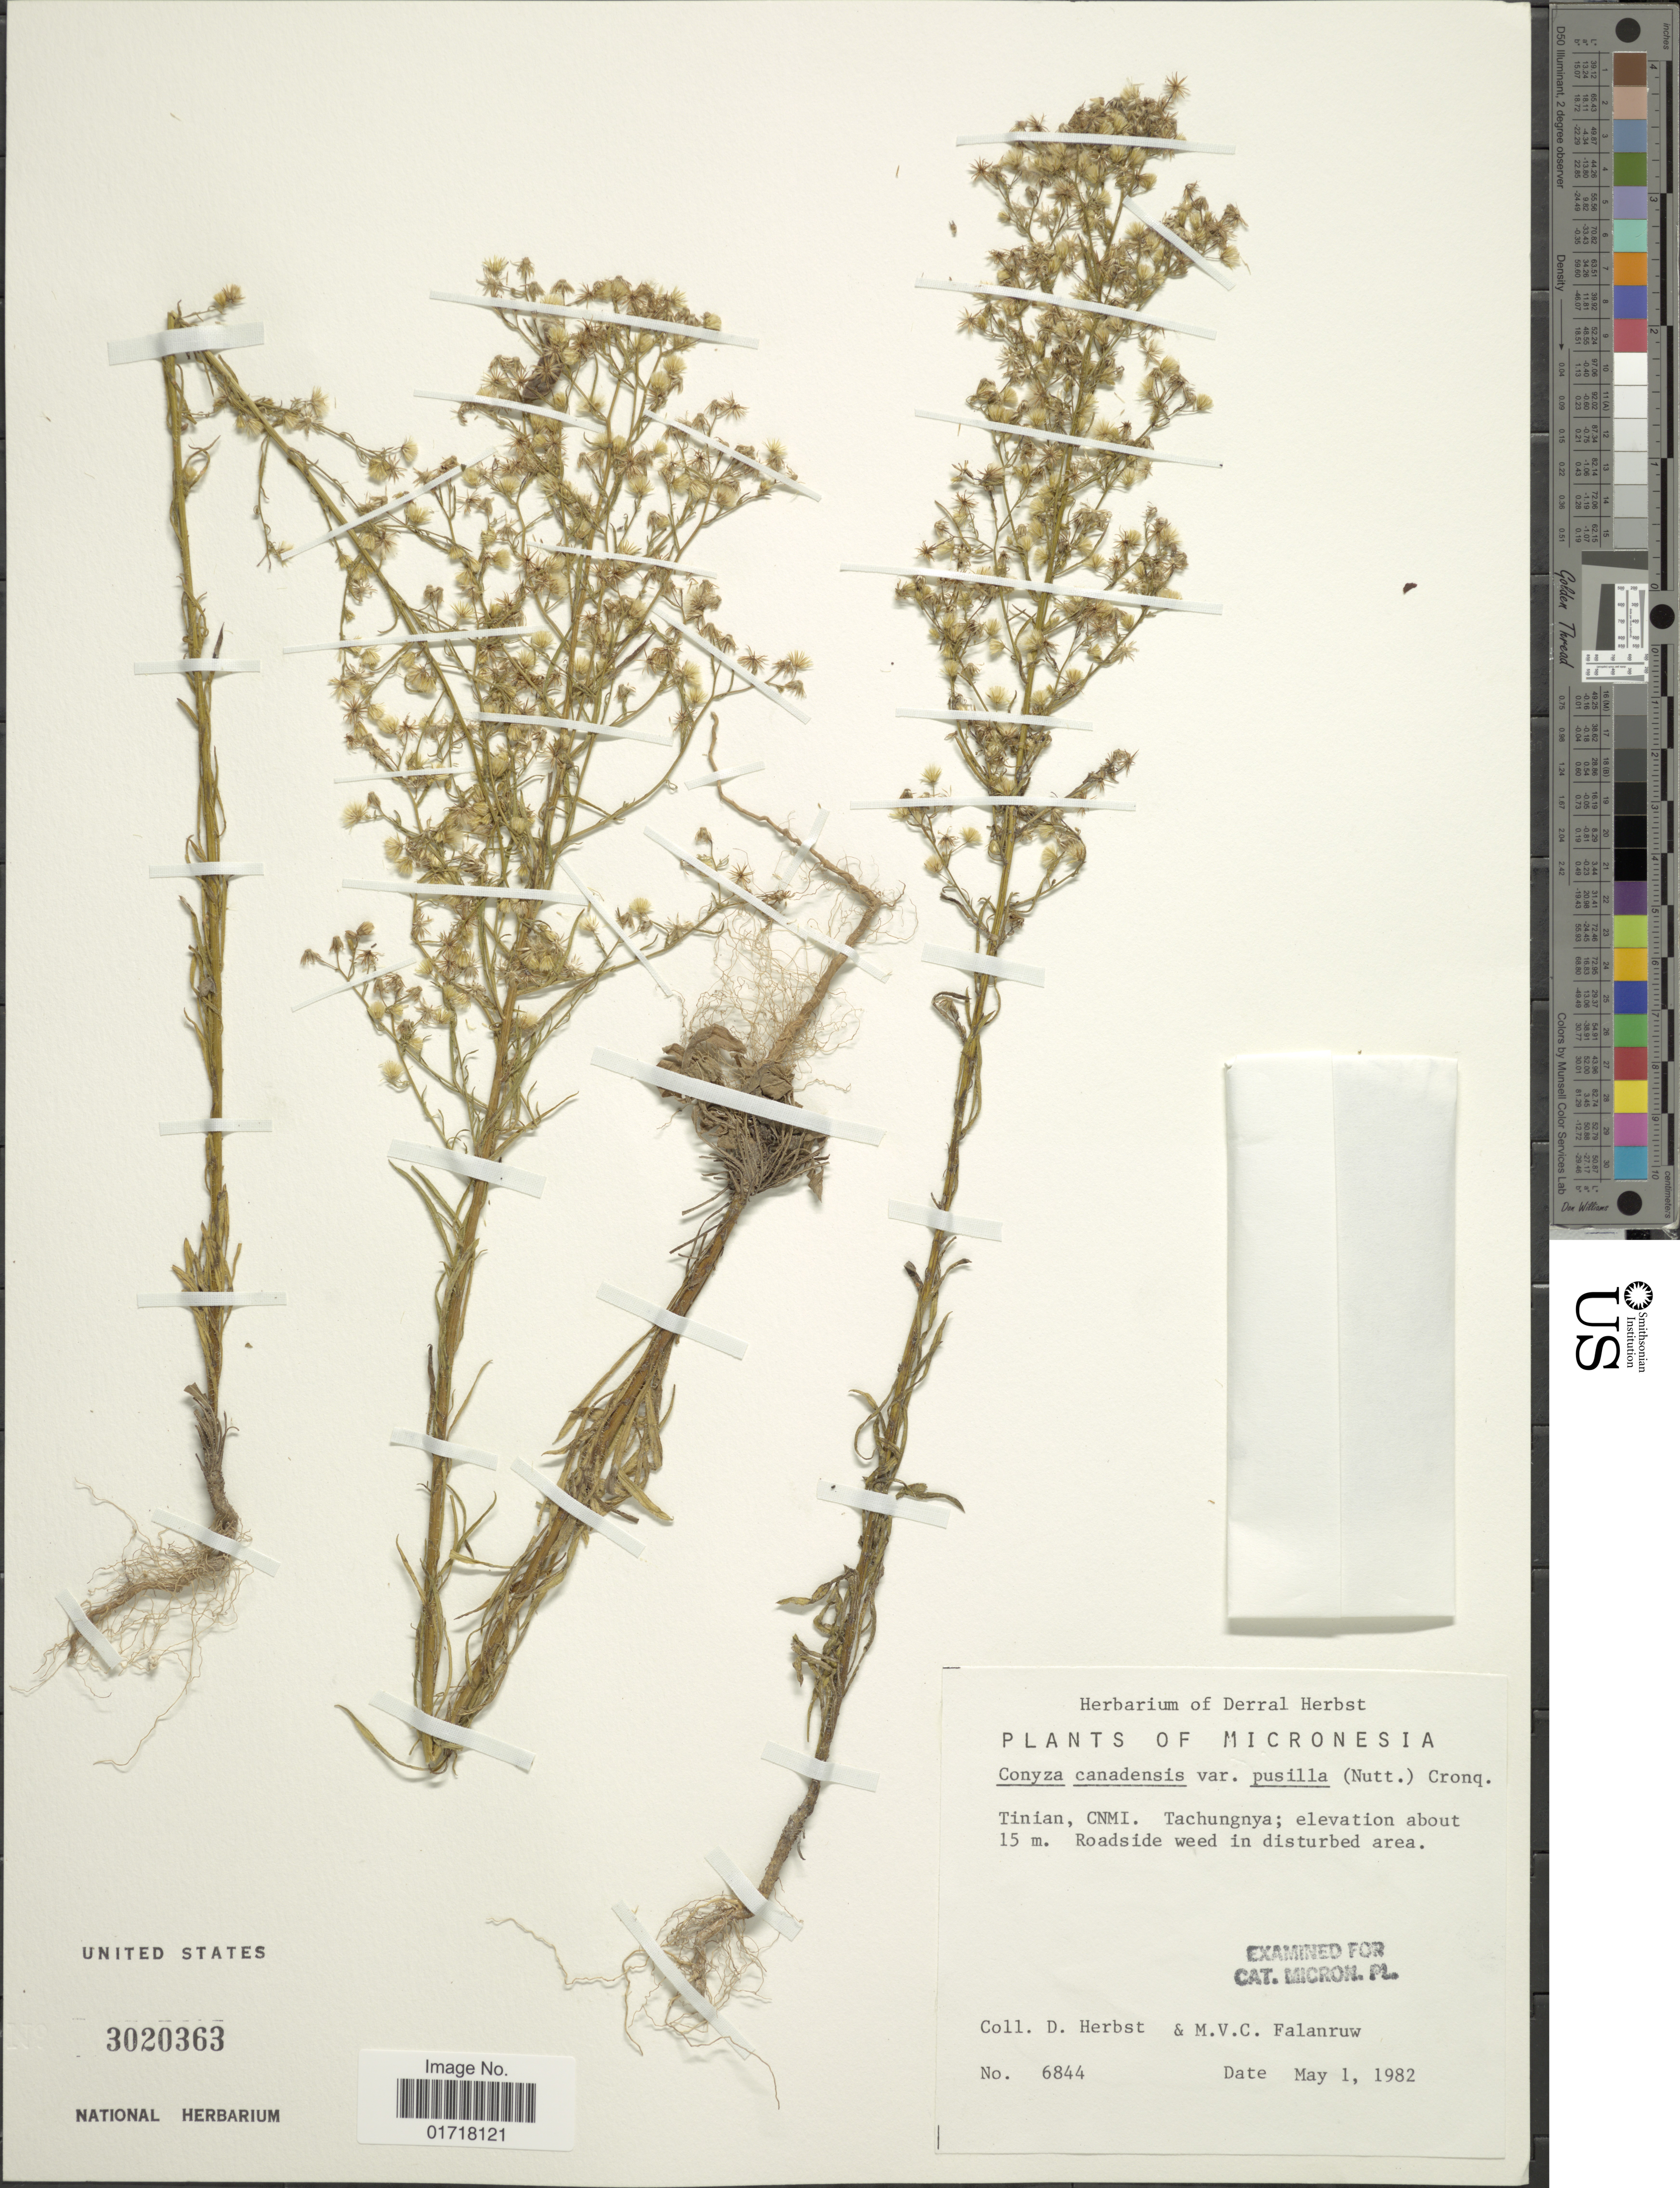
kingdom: Plantae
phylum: Tracheophyta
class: Magnoliopsida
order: Asterales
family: Asteraceae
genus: Erigeron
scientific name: Erigeron canadensis var. pusillus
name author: (Nutt.) Bolvin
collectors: D. Herbst & M. V. Falanruw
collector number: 6844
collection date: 1982-05-01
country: Northern Mariana Islands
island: Tinian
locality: Tinian, CNMI, Tachungnya; Roadside weed in disturbed area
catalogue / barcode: US 3020363